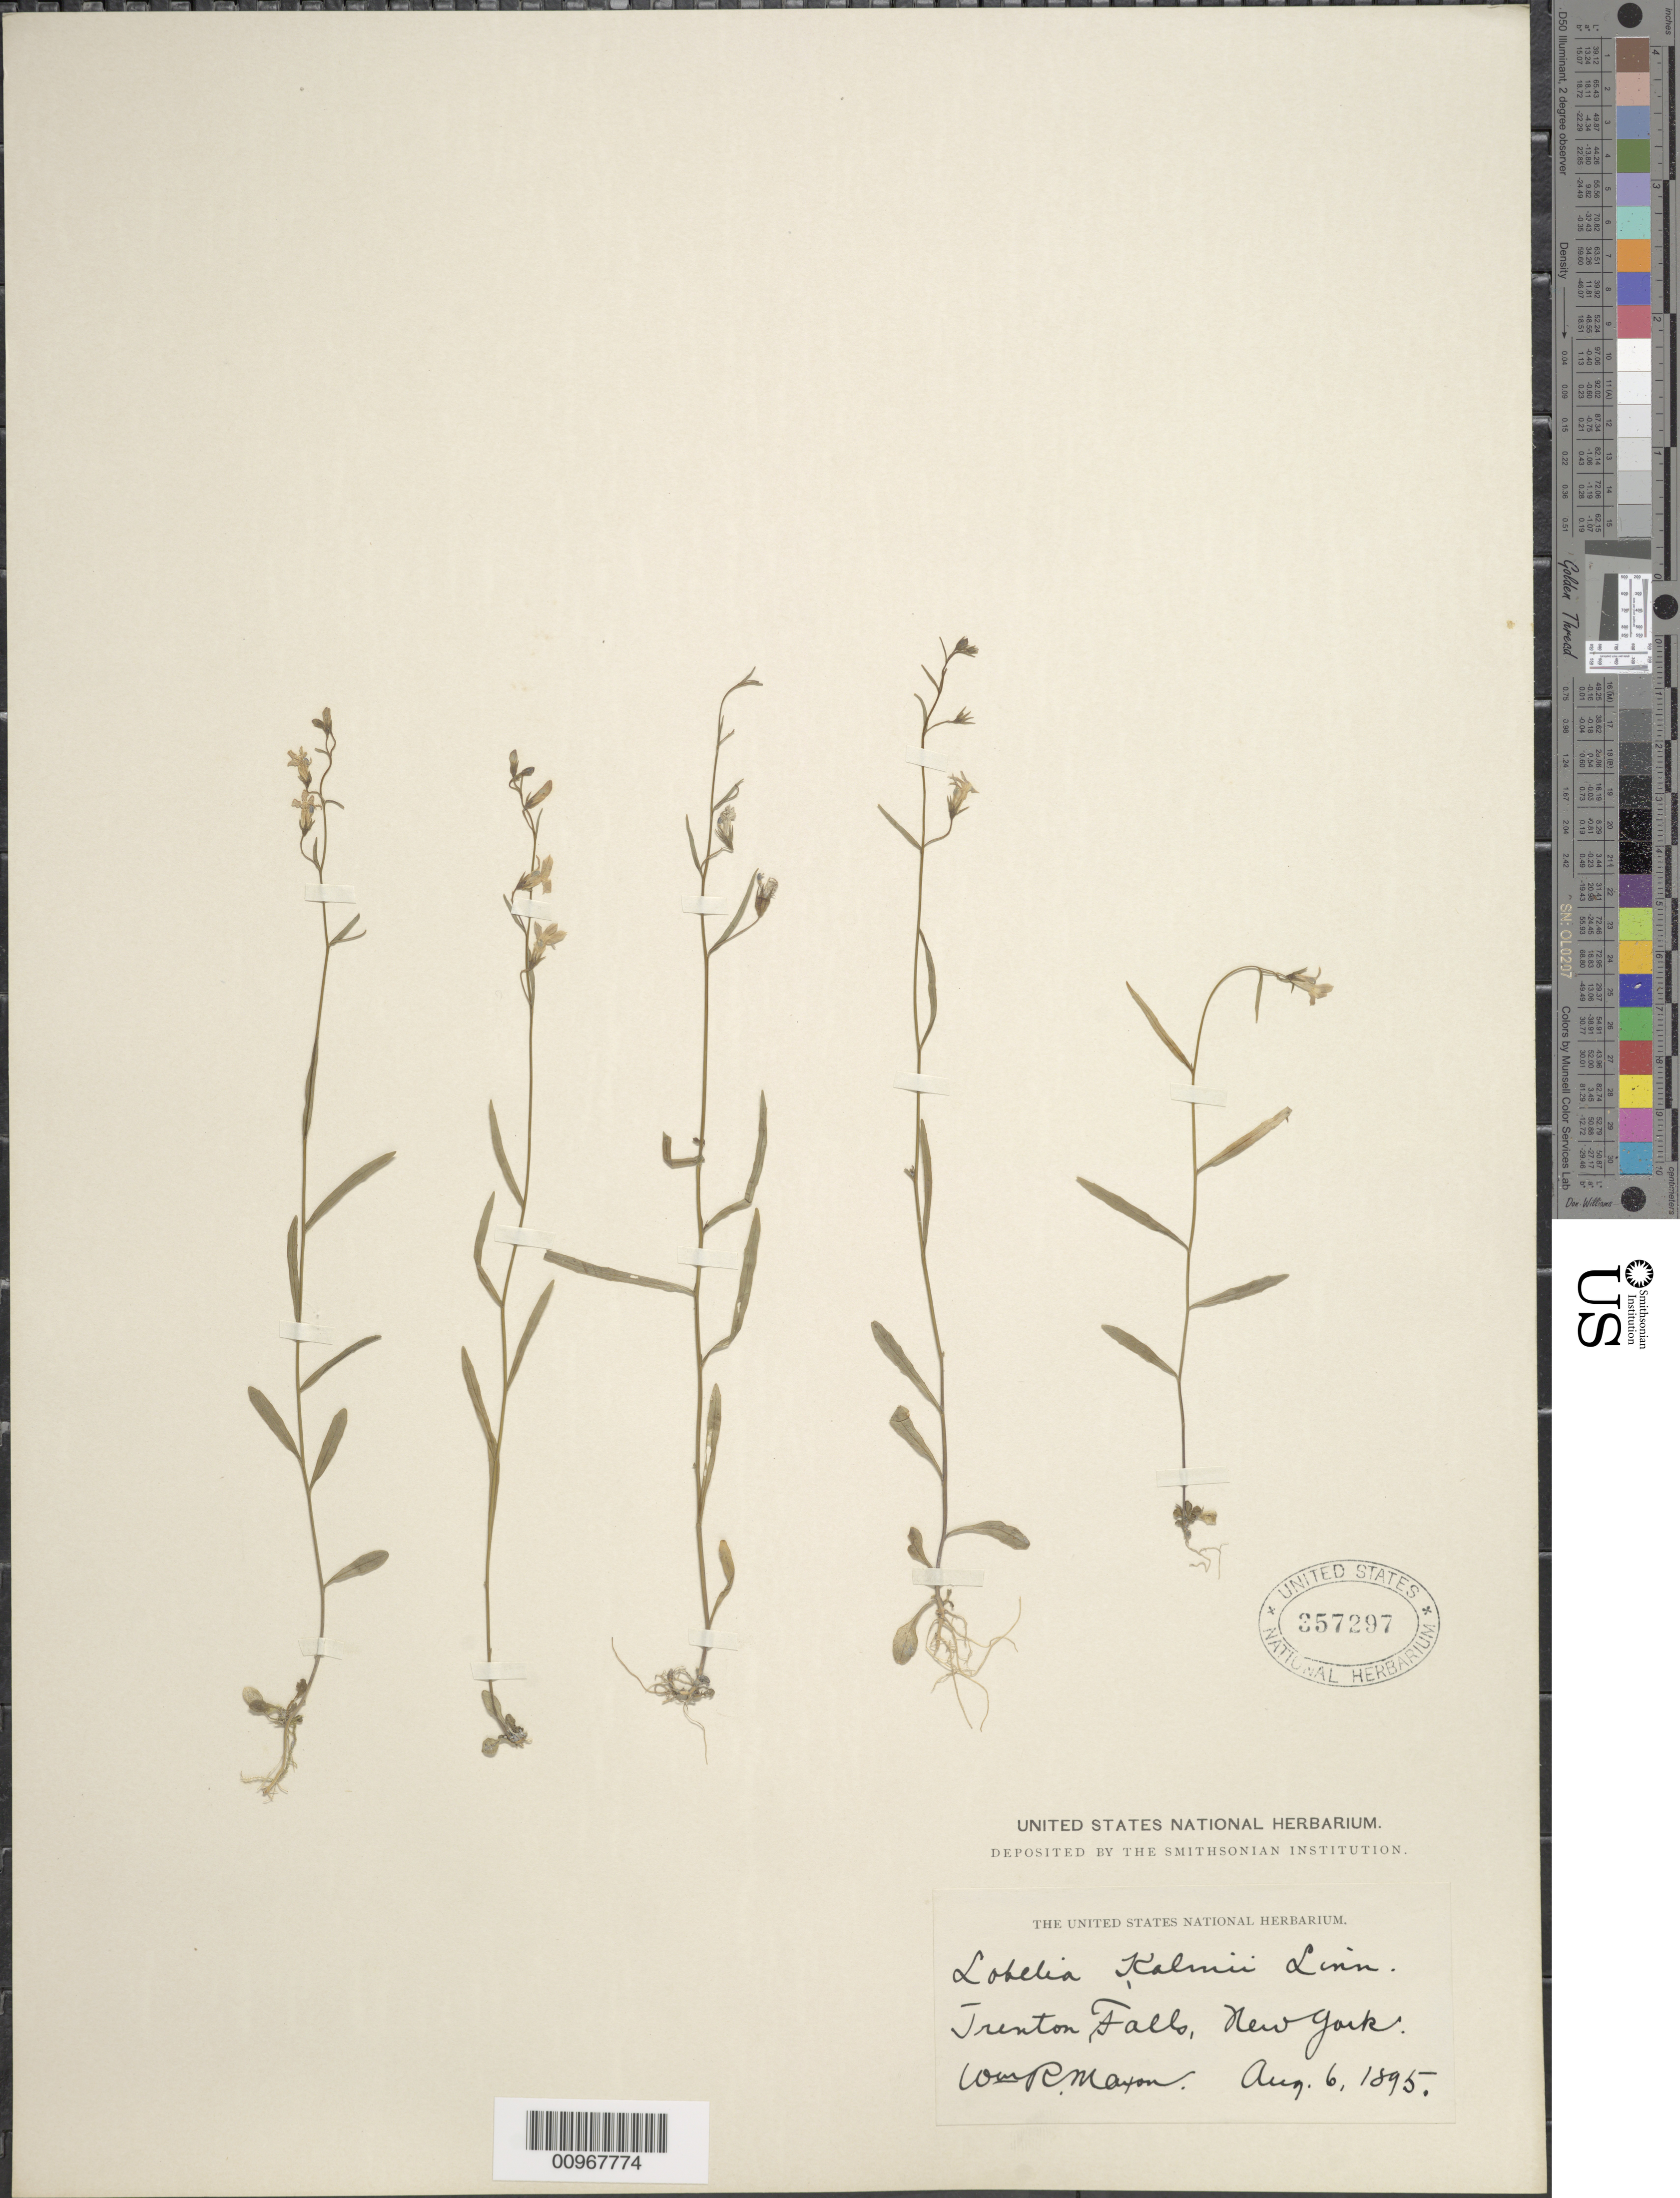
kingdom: Plantae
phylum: Tracheophyta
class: Magnoliopsida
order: Asterales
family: Campanulaceae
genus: Lobelia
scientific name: Lobelia kalmii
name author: L.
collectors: W. R. Maxon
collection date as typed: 6 Aug 1895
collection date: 1895-08-06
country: United States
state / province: New York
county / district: Oneida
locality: Trenton Falls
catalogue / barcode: US 357297